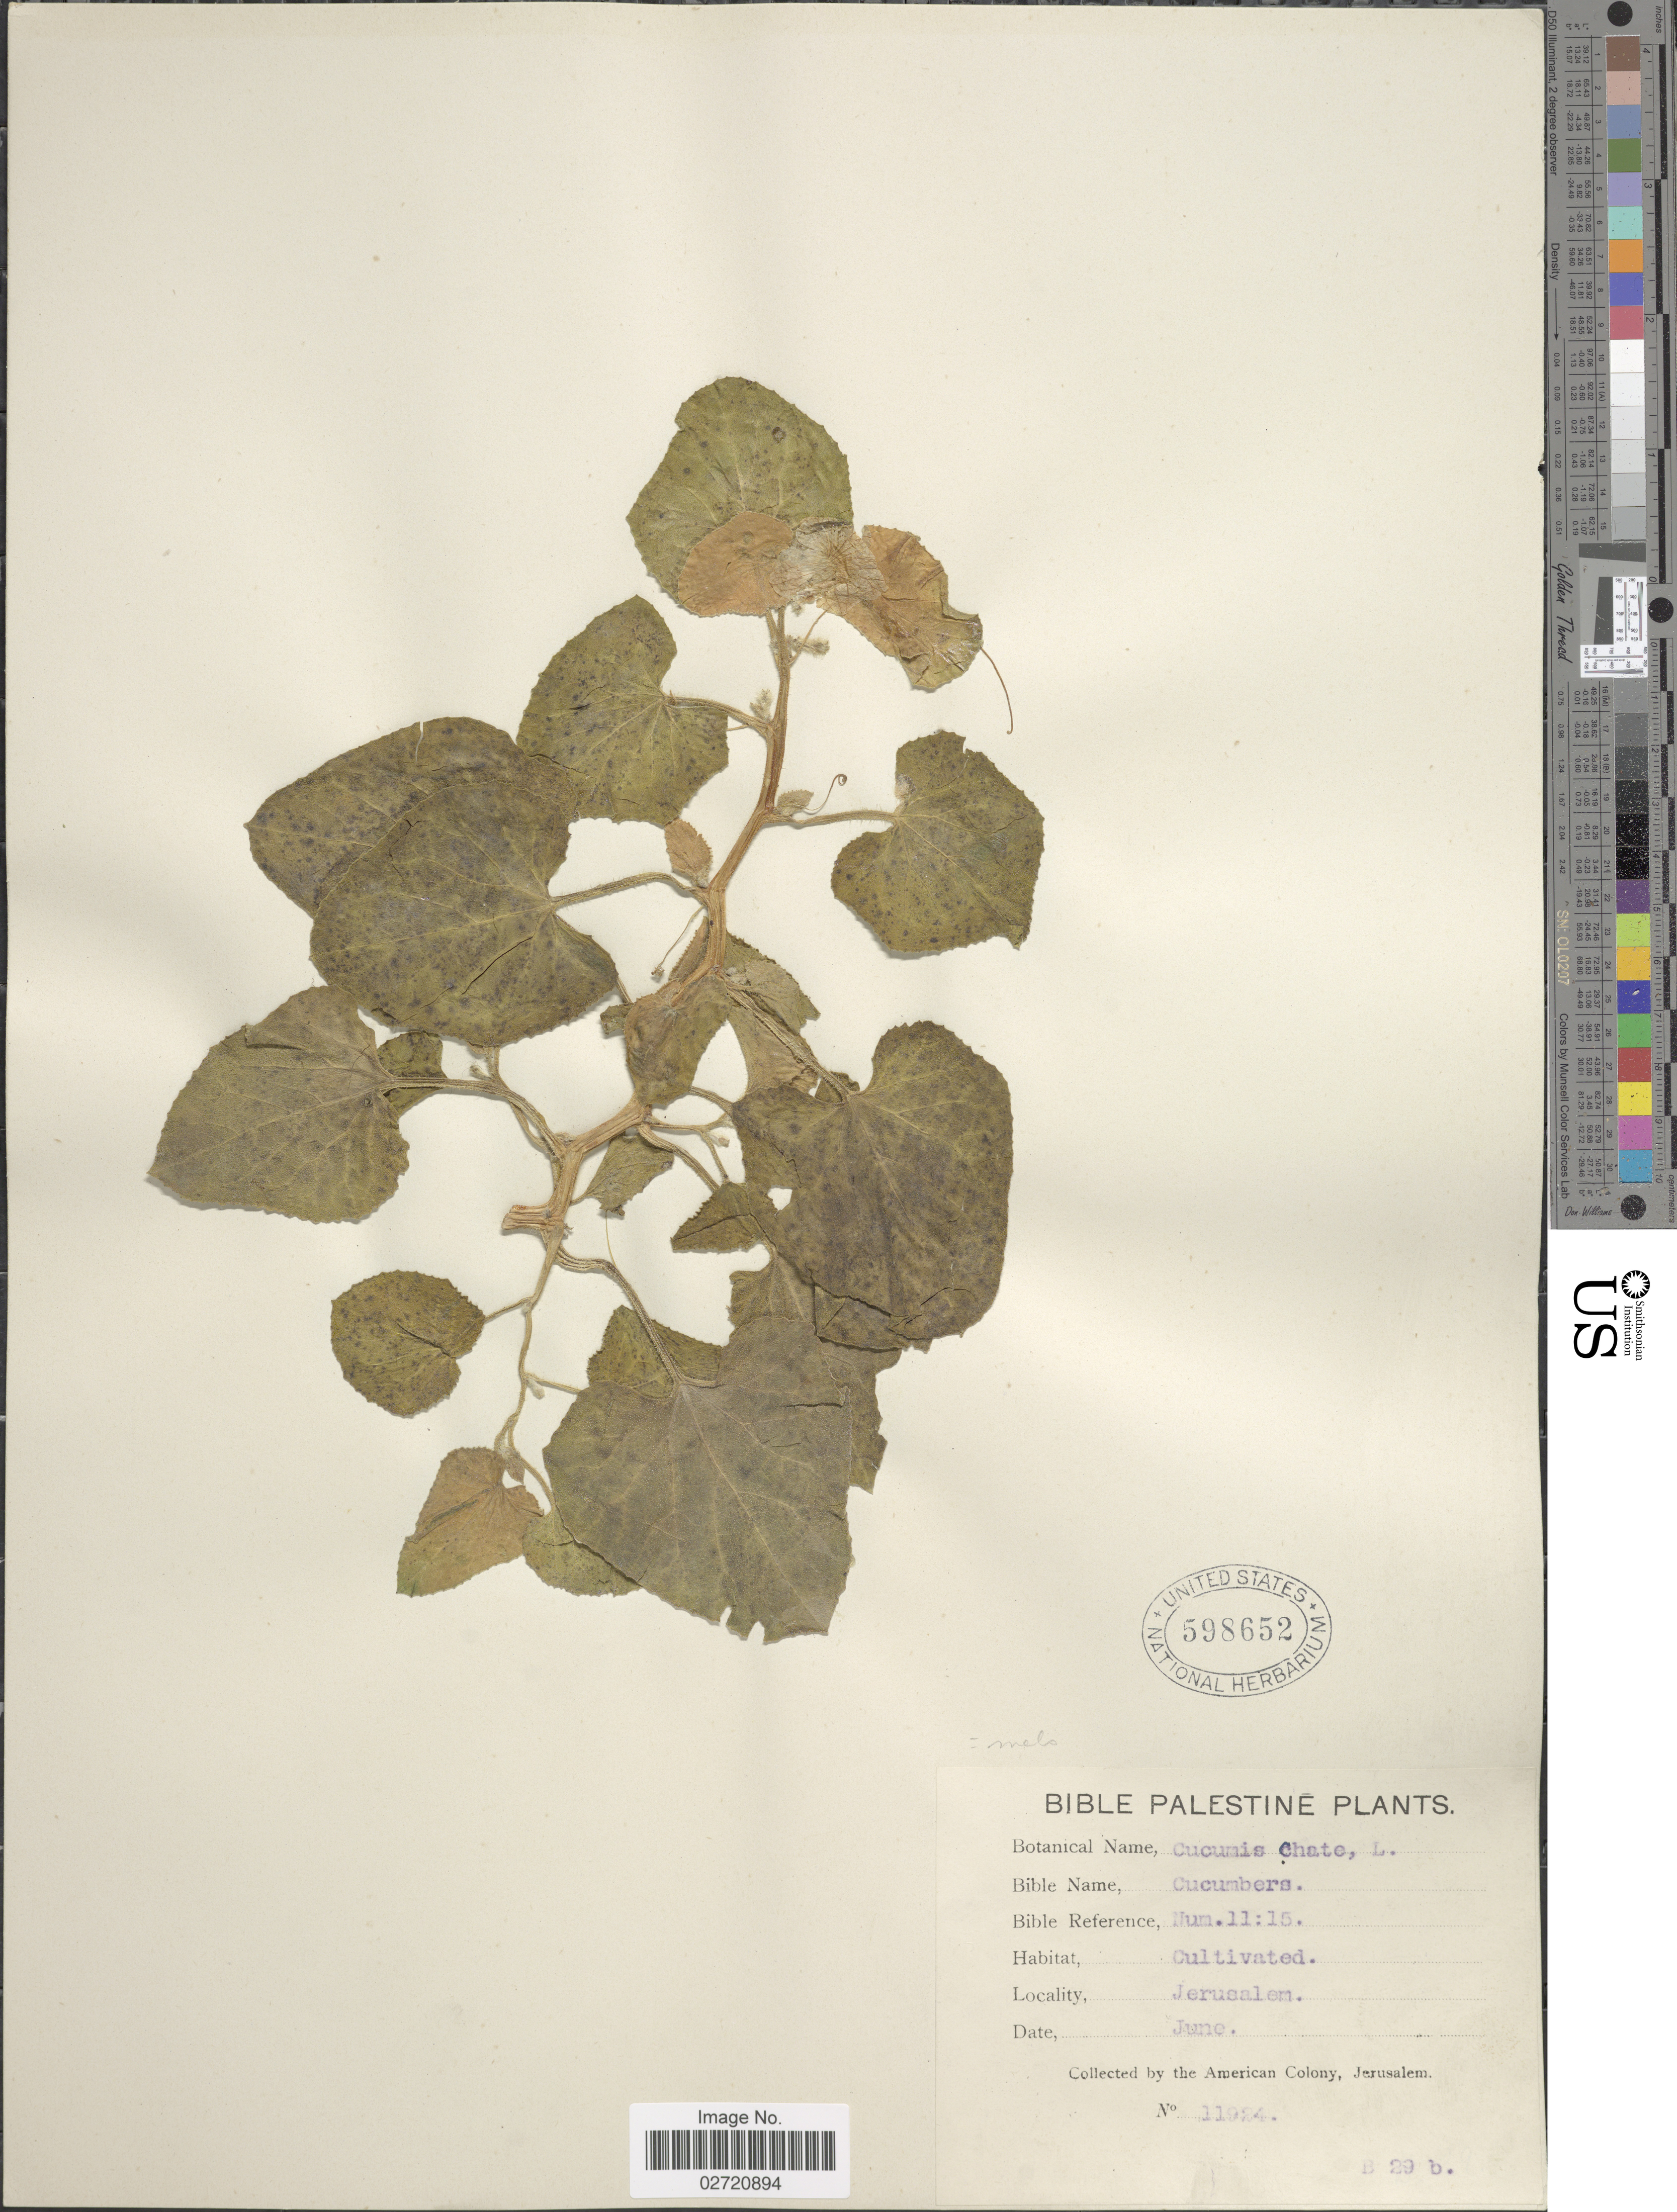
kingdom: Plantae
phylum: Tracheophyta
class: Magnoliopsida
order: Cucurbitales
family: Cucurbitaceae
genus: Cucumis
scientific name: Cucumis melo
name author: L.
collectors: American Colony, Jerusalem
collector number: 11924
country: Israel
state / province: Jerusalem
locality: Bible Palestine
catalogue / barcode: US 598652